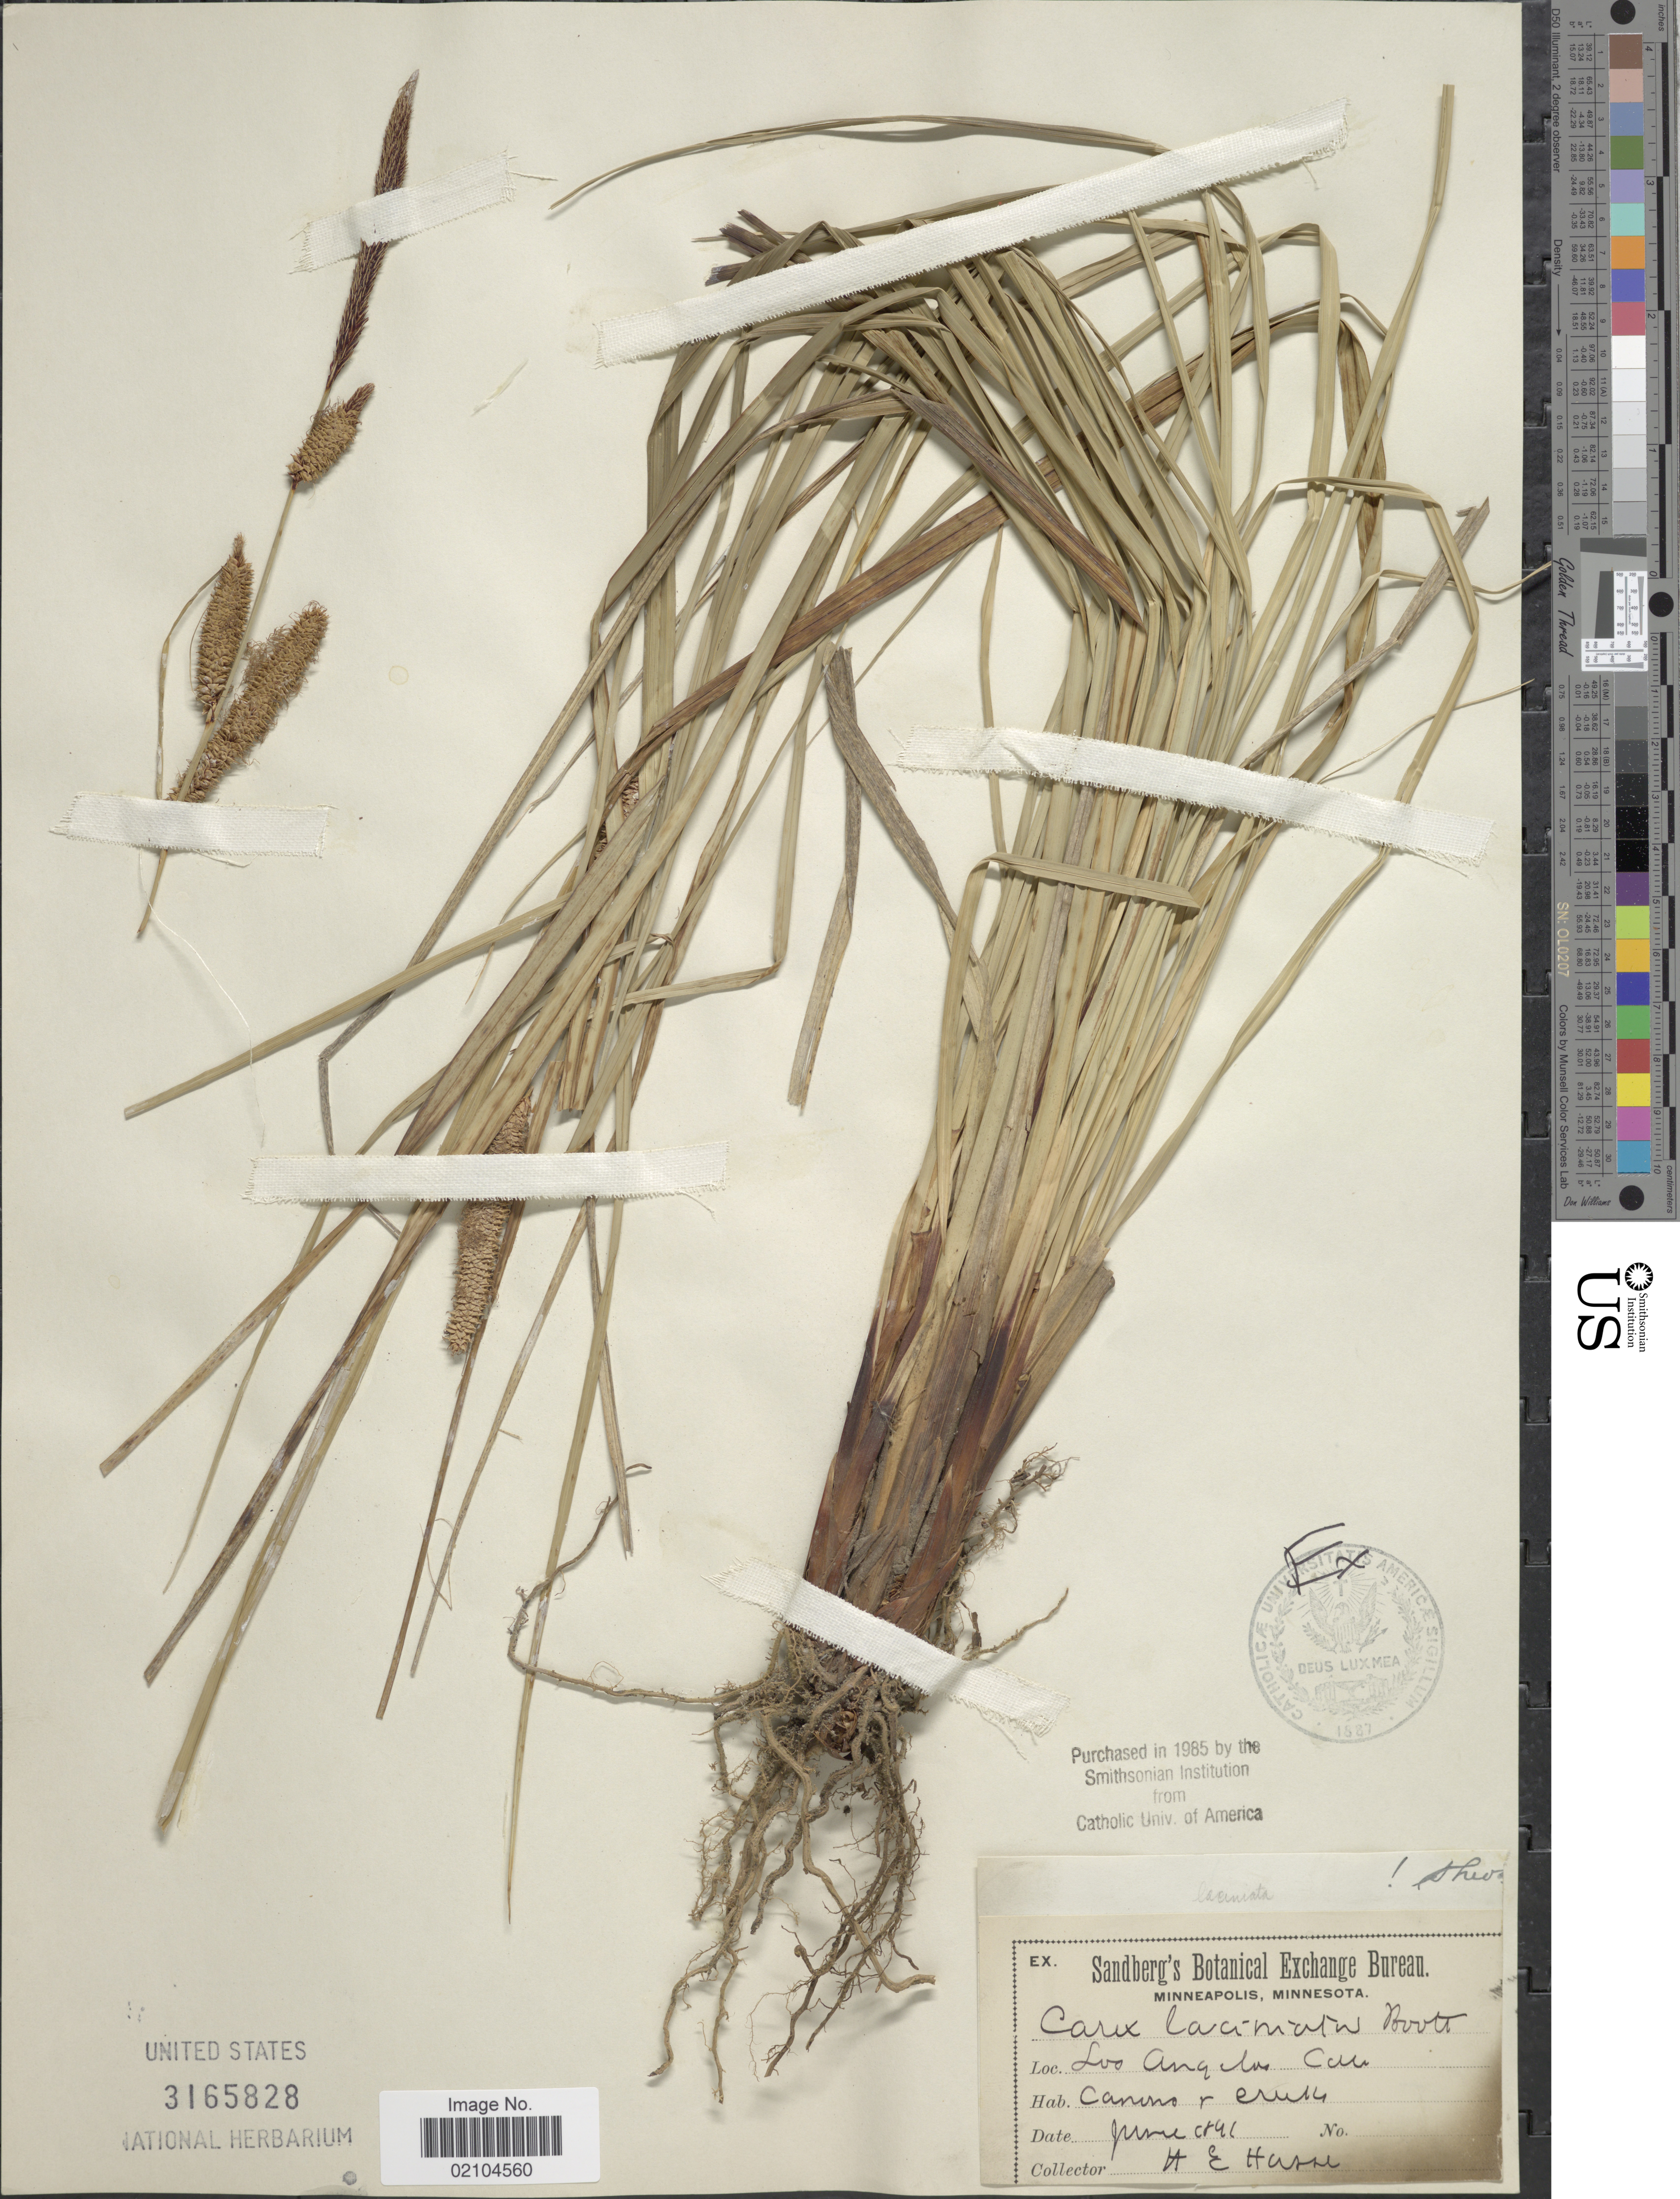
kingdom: Plantae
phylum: Tracheophyta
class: Liliopsida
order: Poales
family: Cyperaceae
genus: Carex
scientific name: Carex barbarae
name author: Dewey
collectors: H. E. Hasse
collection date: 1841-06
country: United States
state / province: California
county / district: Los Angeles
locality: Los Angeles, Cal.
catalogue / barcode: US 3165828